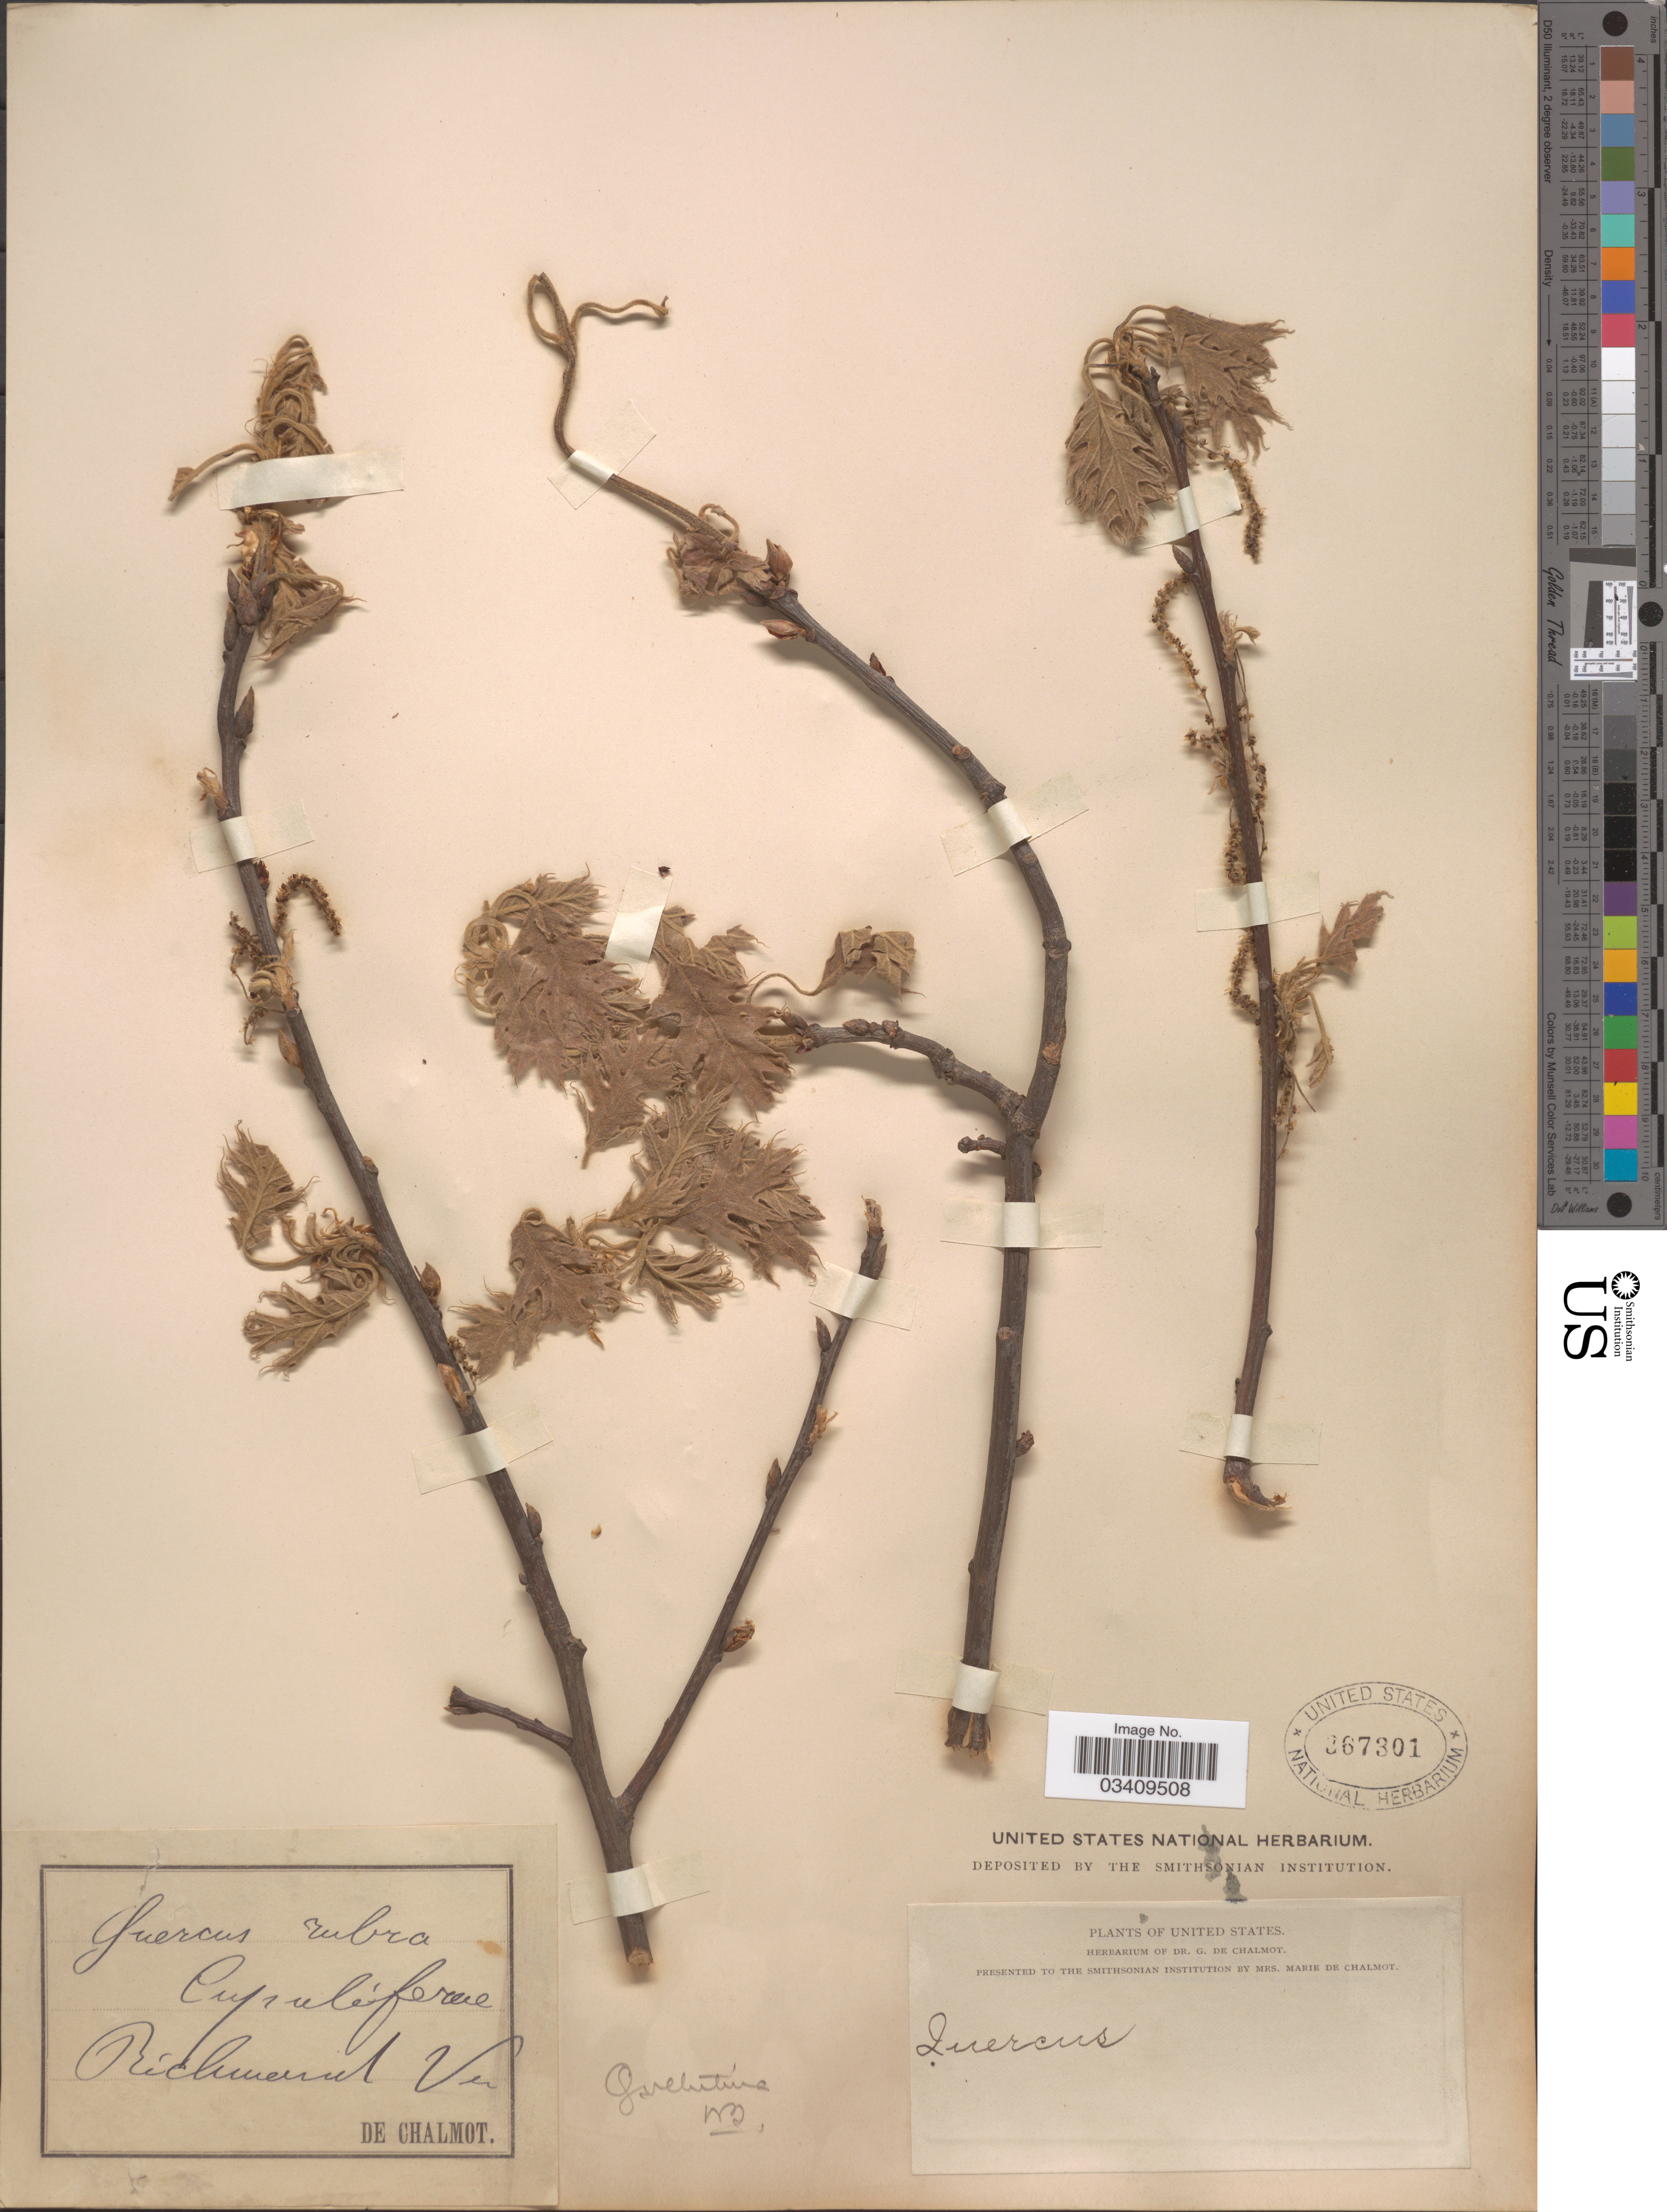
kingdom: Plantae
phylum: Tracheophyta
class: Magnoliopsida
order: Fagales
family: Fagaceae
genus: Quercus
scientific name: Quercus velutina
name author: Lam.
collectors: G. de Chalmot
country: United States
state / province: Virginia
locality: Richmond.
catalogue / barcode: US 367301